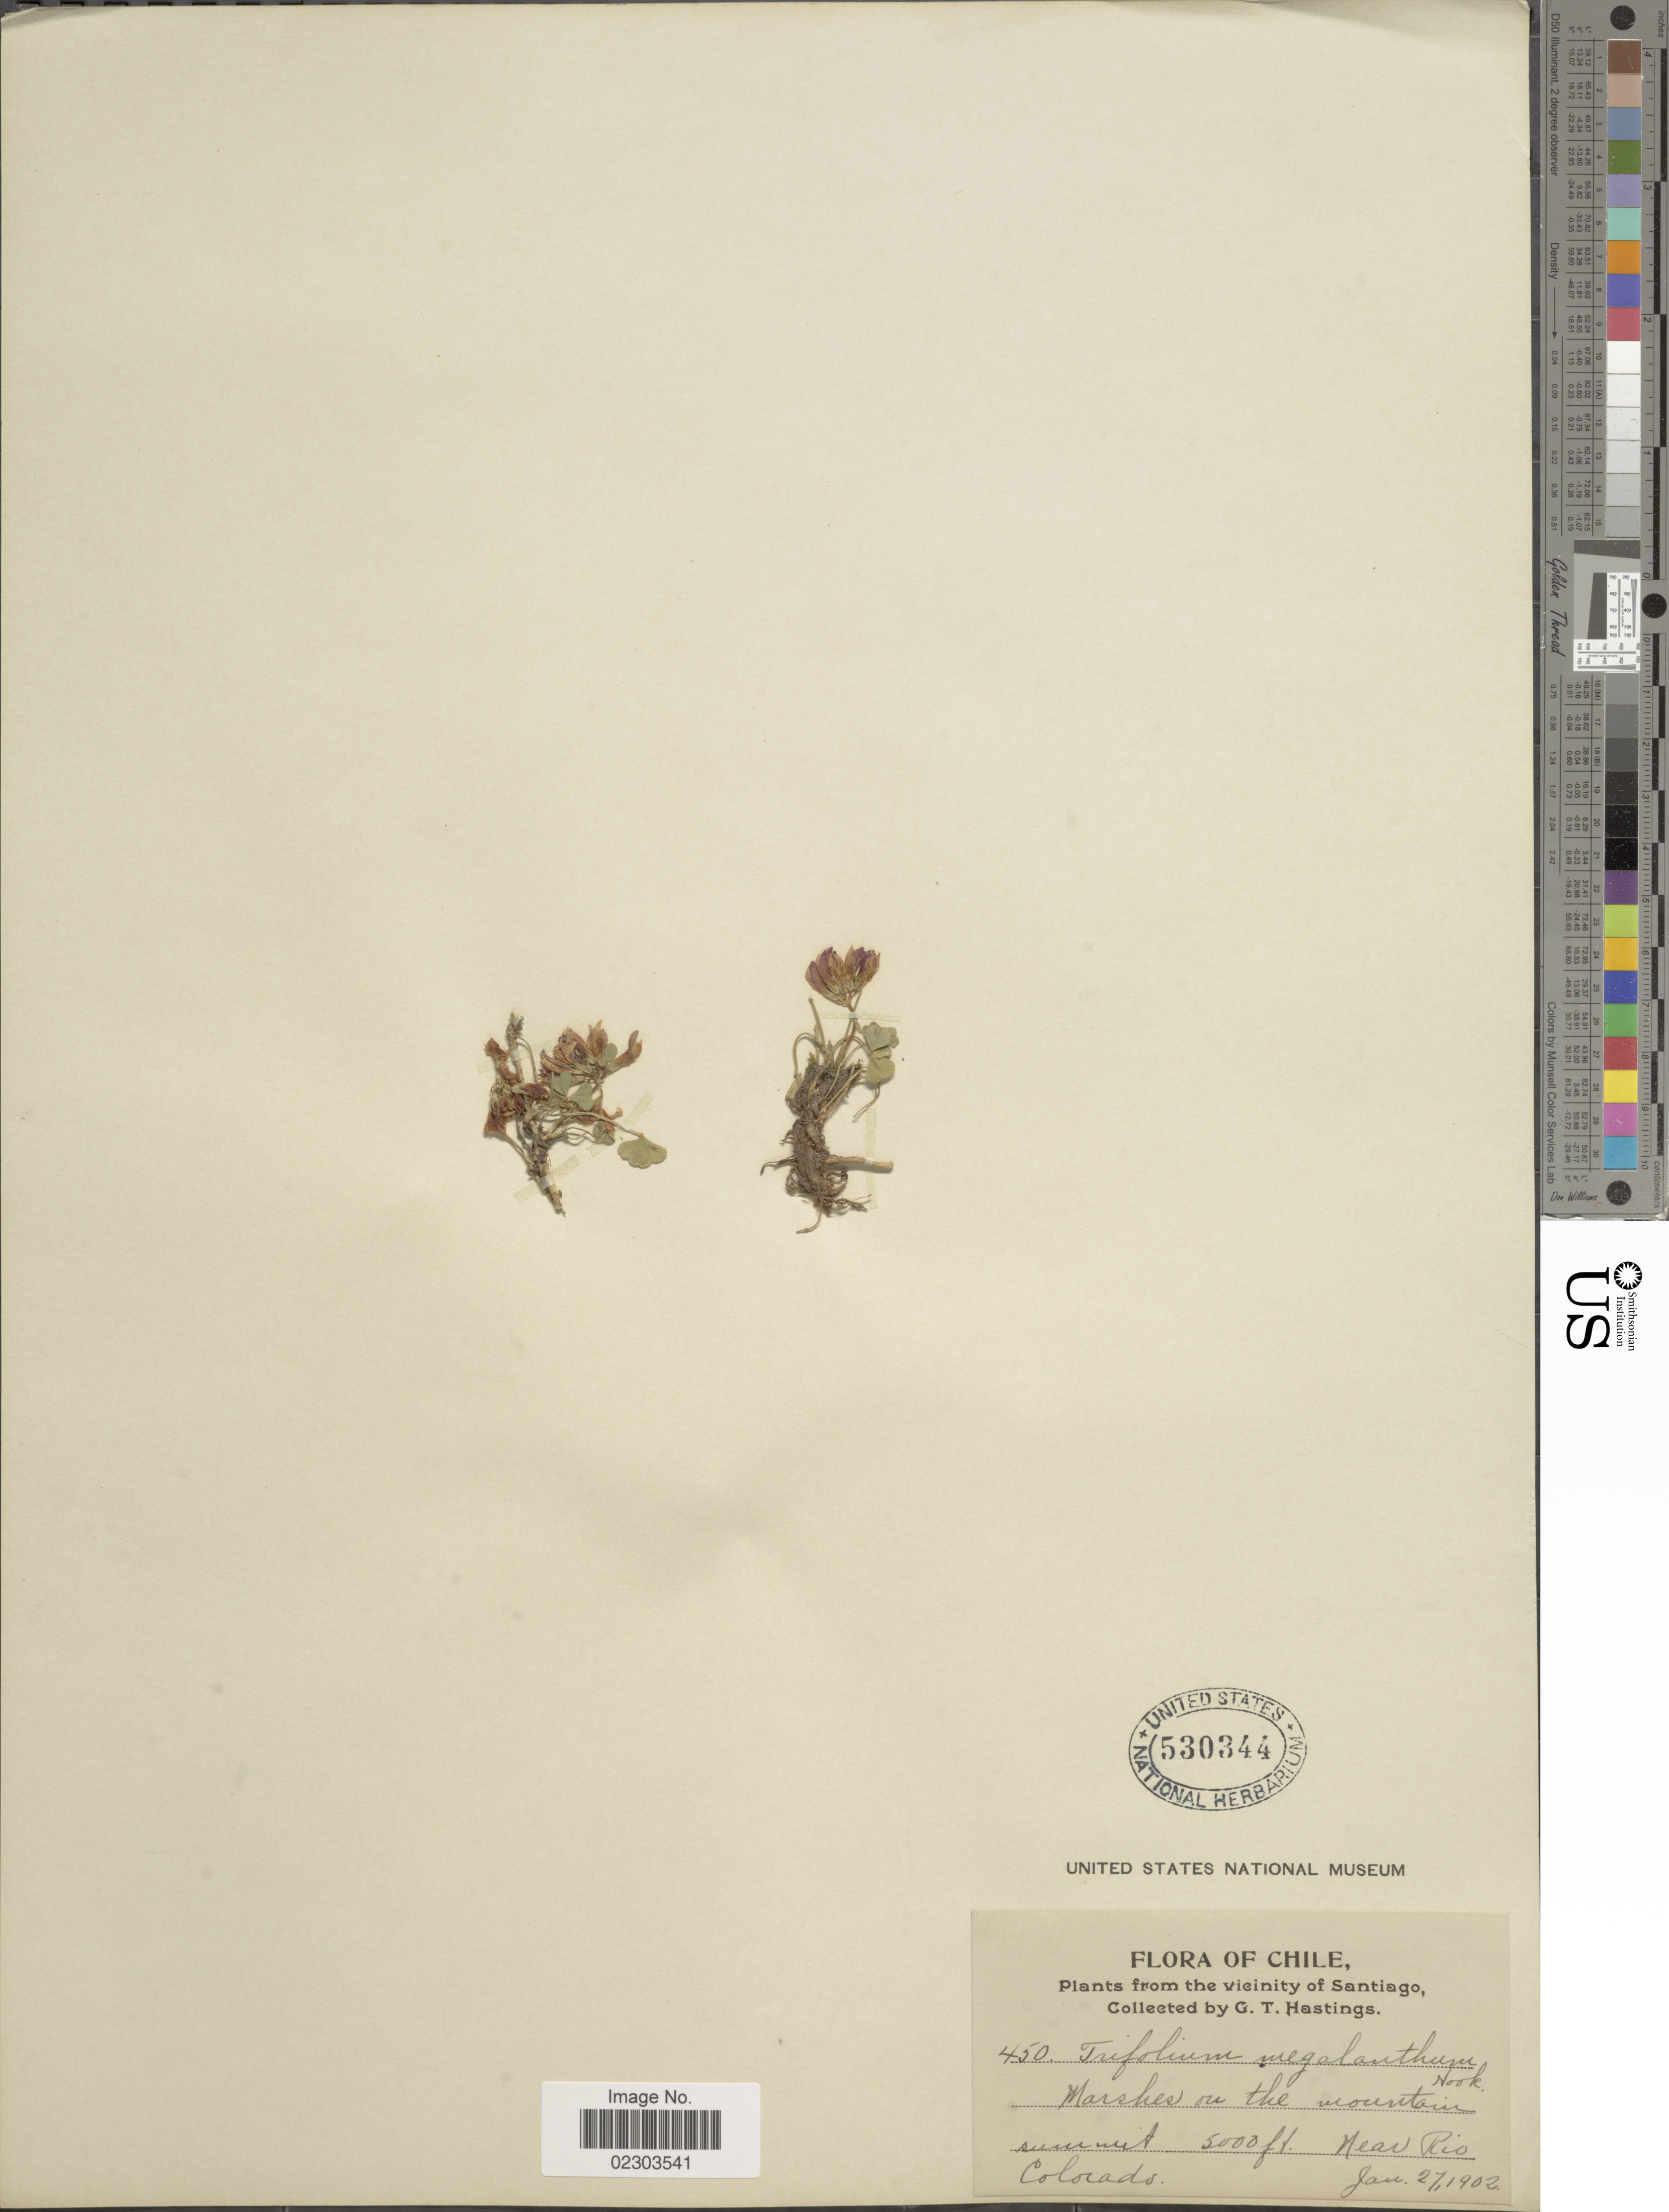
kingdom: Plantae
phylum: Tracheophyta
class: Magnoliopsida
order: Fabales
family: Fabaceae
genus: Trifolium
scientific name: Trifolium megalanthum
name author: Steud.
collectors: G. Hastings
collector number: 450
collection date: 1902-01-27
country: Chile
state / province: Región Metropolitana (RM)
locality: Vicinity of Santiago, marshes on the mountain summit, near Rio Colorado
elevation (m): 1524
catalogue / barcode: US 530344